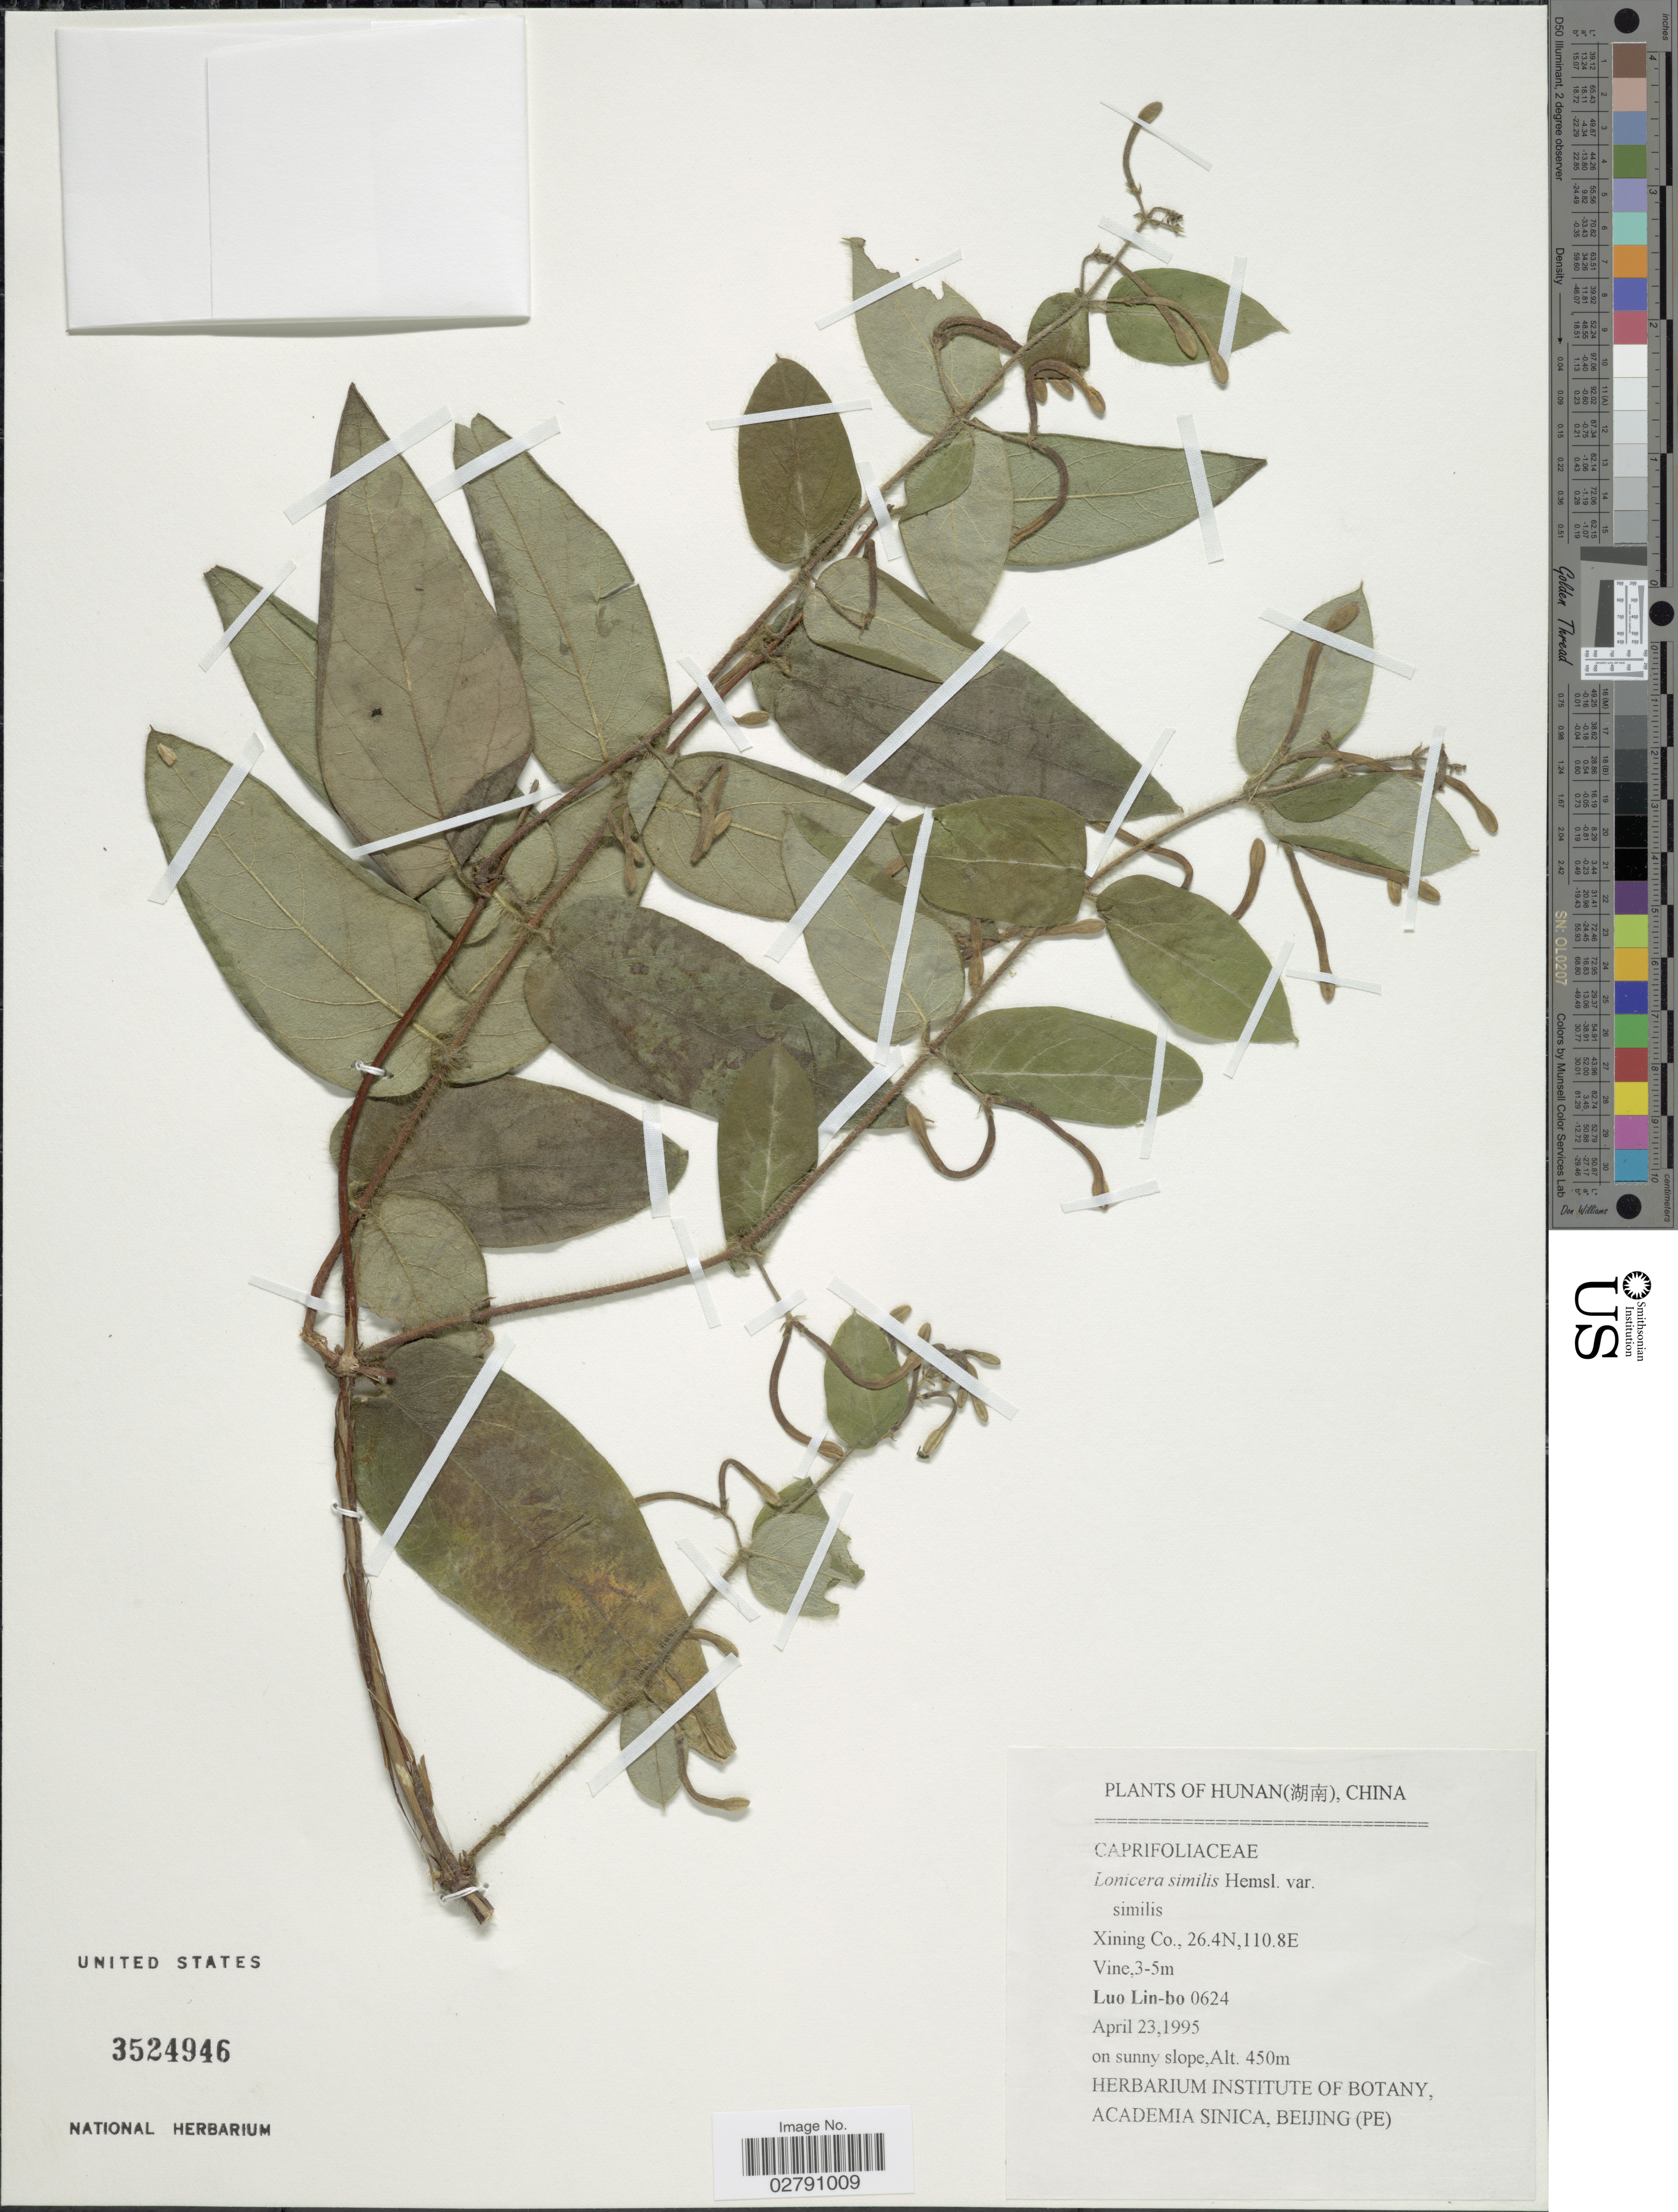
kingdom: Plantae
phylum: Tracheophyta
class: Magnoliopsida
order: Dipsacales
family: Caprifoliaceae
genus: Lonicera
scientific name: Lonicera similis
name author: Hemsl.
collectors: L. Lin-bo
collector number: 0624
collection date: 1995-04-23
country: China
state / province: Hunan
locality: Xining Co.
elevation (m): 3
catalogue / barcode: US 3524946